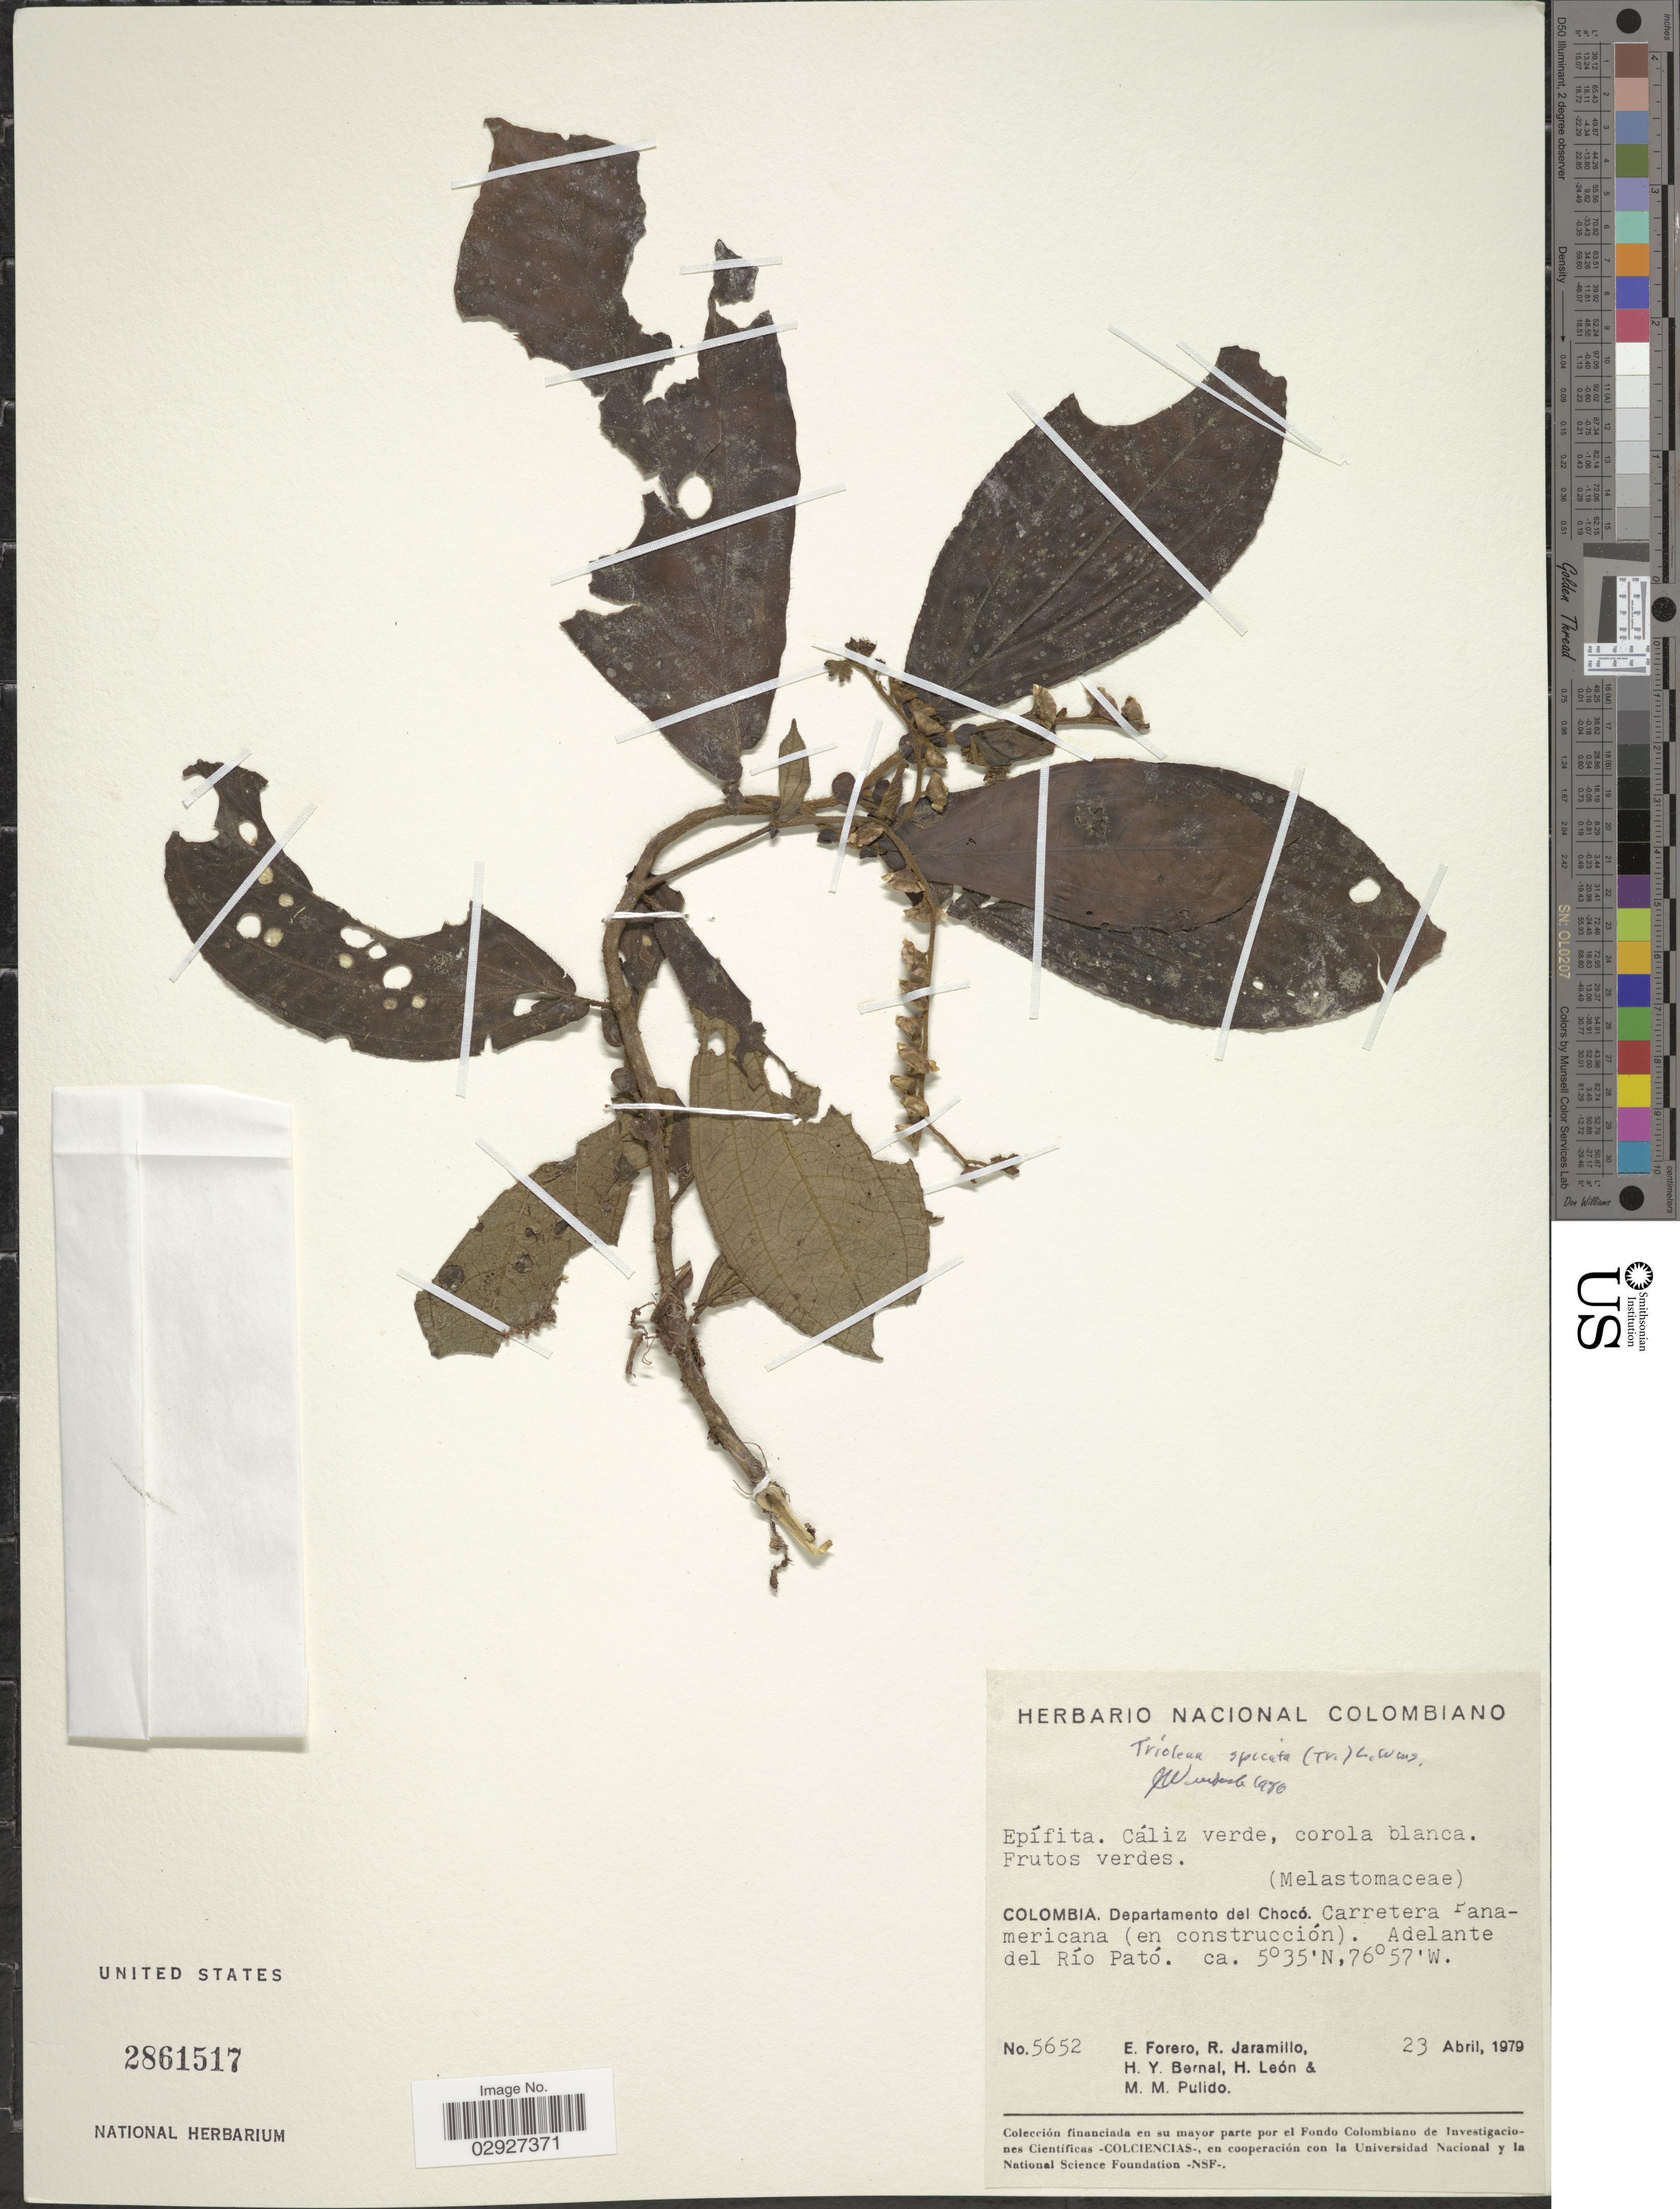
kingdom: Plantae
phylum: Tracheophyta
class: Magnoliopsida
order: Myrtales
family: Melastomataceae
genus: Triolena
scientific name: Triolena spicata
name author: (Triana) L.O. Williams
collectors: E. Forero, R. Jaramillo, H. Y. Bernal, H. León & M. Pulido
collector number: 5652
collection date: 1979-04-23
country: Colombia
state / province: Chocó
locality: Departamento del Chocó, Carretera Panamericana (en construcción), Adelante del Río Pató.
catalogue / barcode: US 2861517